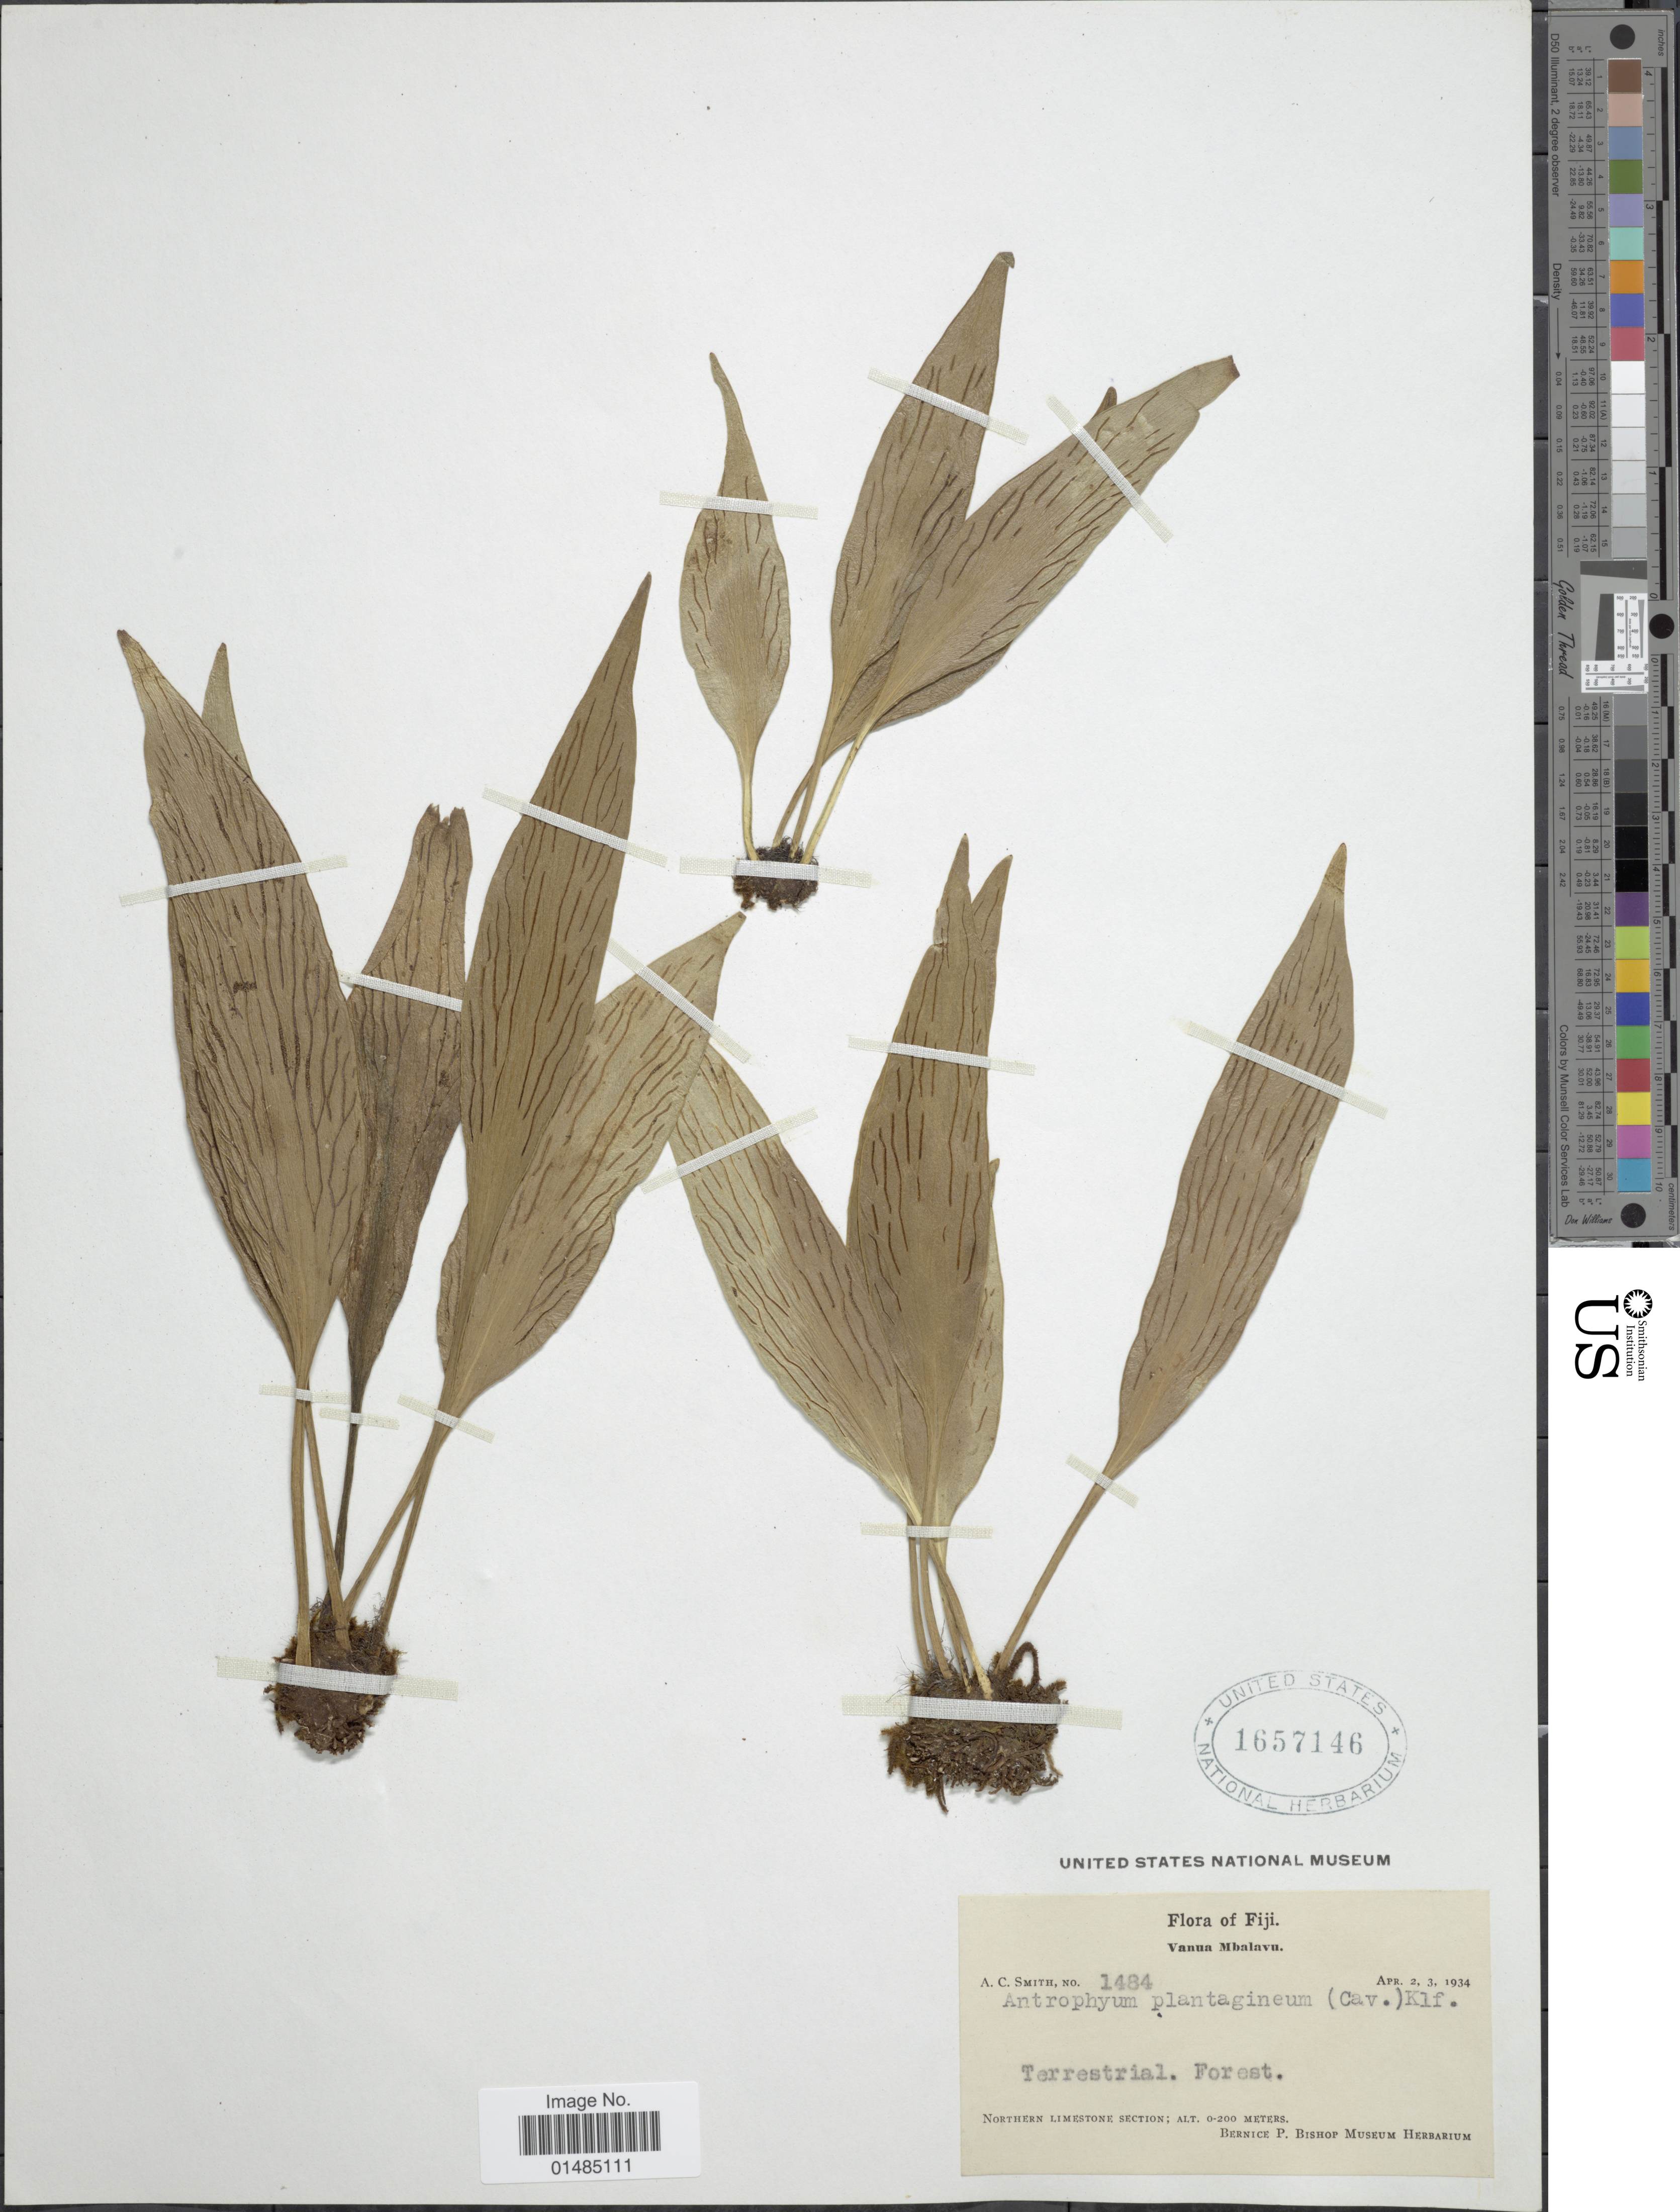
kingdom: Plantae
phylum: Tracheophyta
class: Polypodiopsida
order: Polypodiales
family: Pteridaceae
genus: Antrophyum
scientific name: Antrophyum plantagineum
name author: (Cav.) Kaulf.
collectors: A. C. Smith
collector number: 1484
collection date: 1934-04-02/1934-04-03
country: Fiji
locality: Fiji, Vanua Mbalavu. Northern Limestone Section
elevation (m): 0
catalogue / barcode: US 1657146